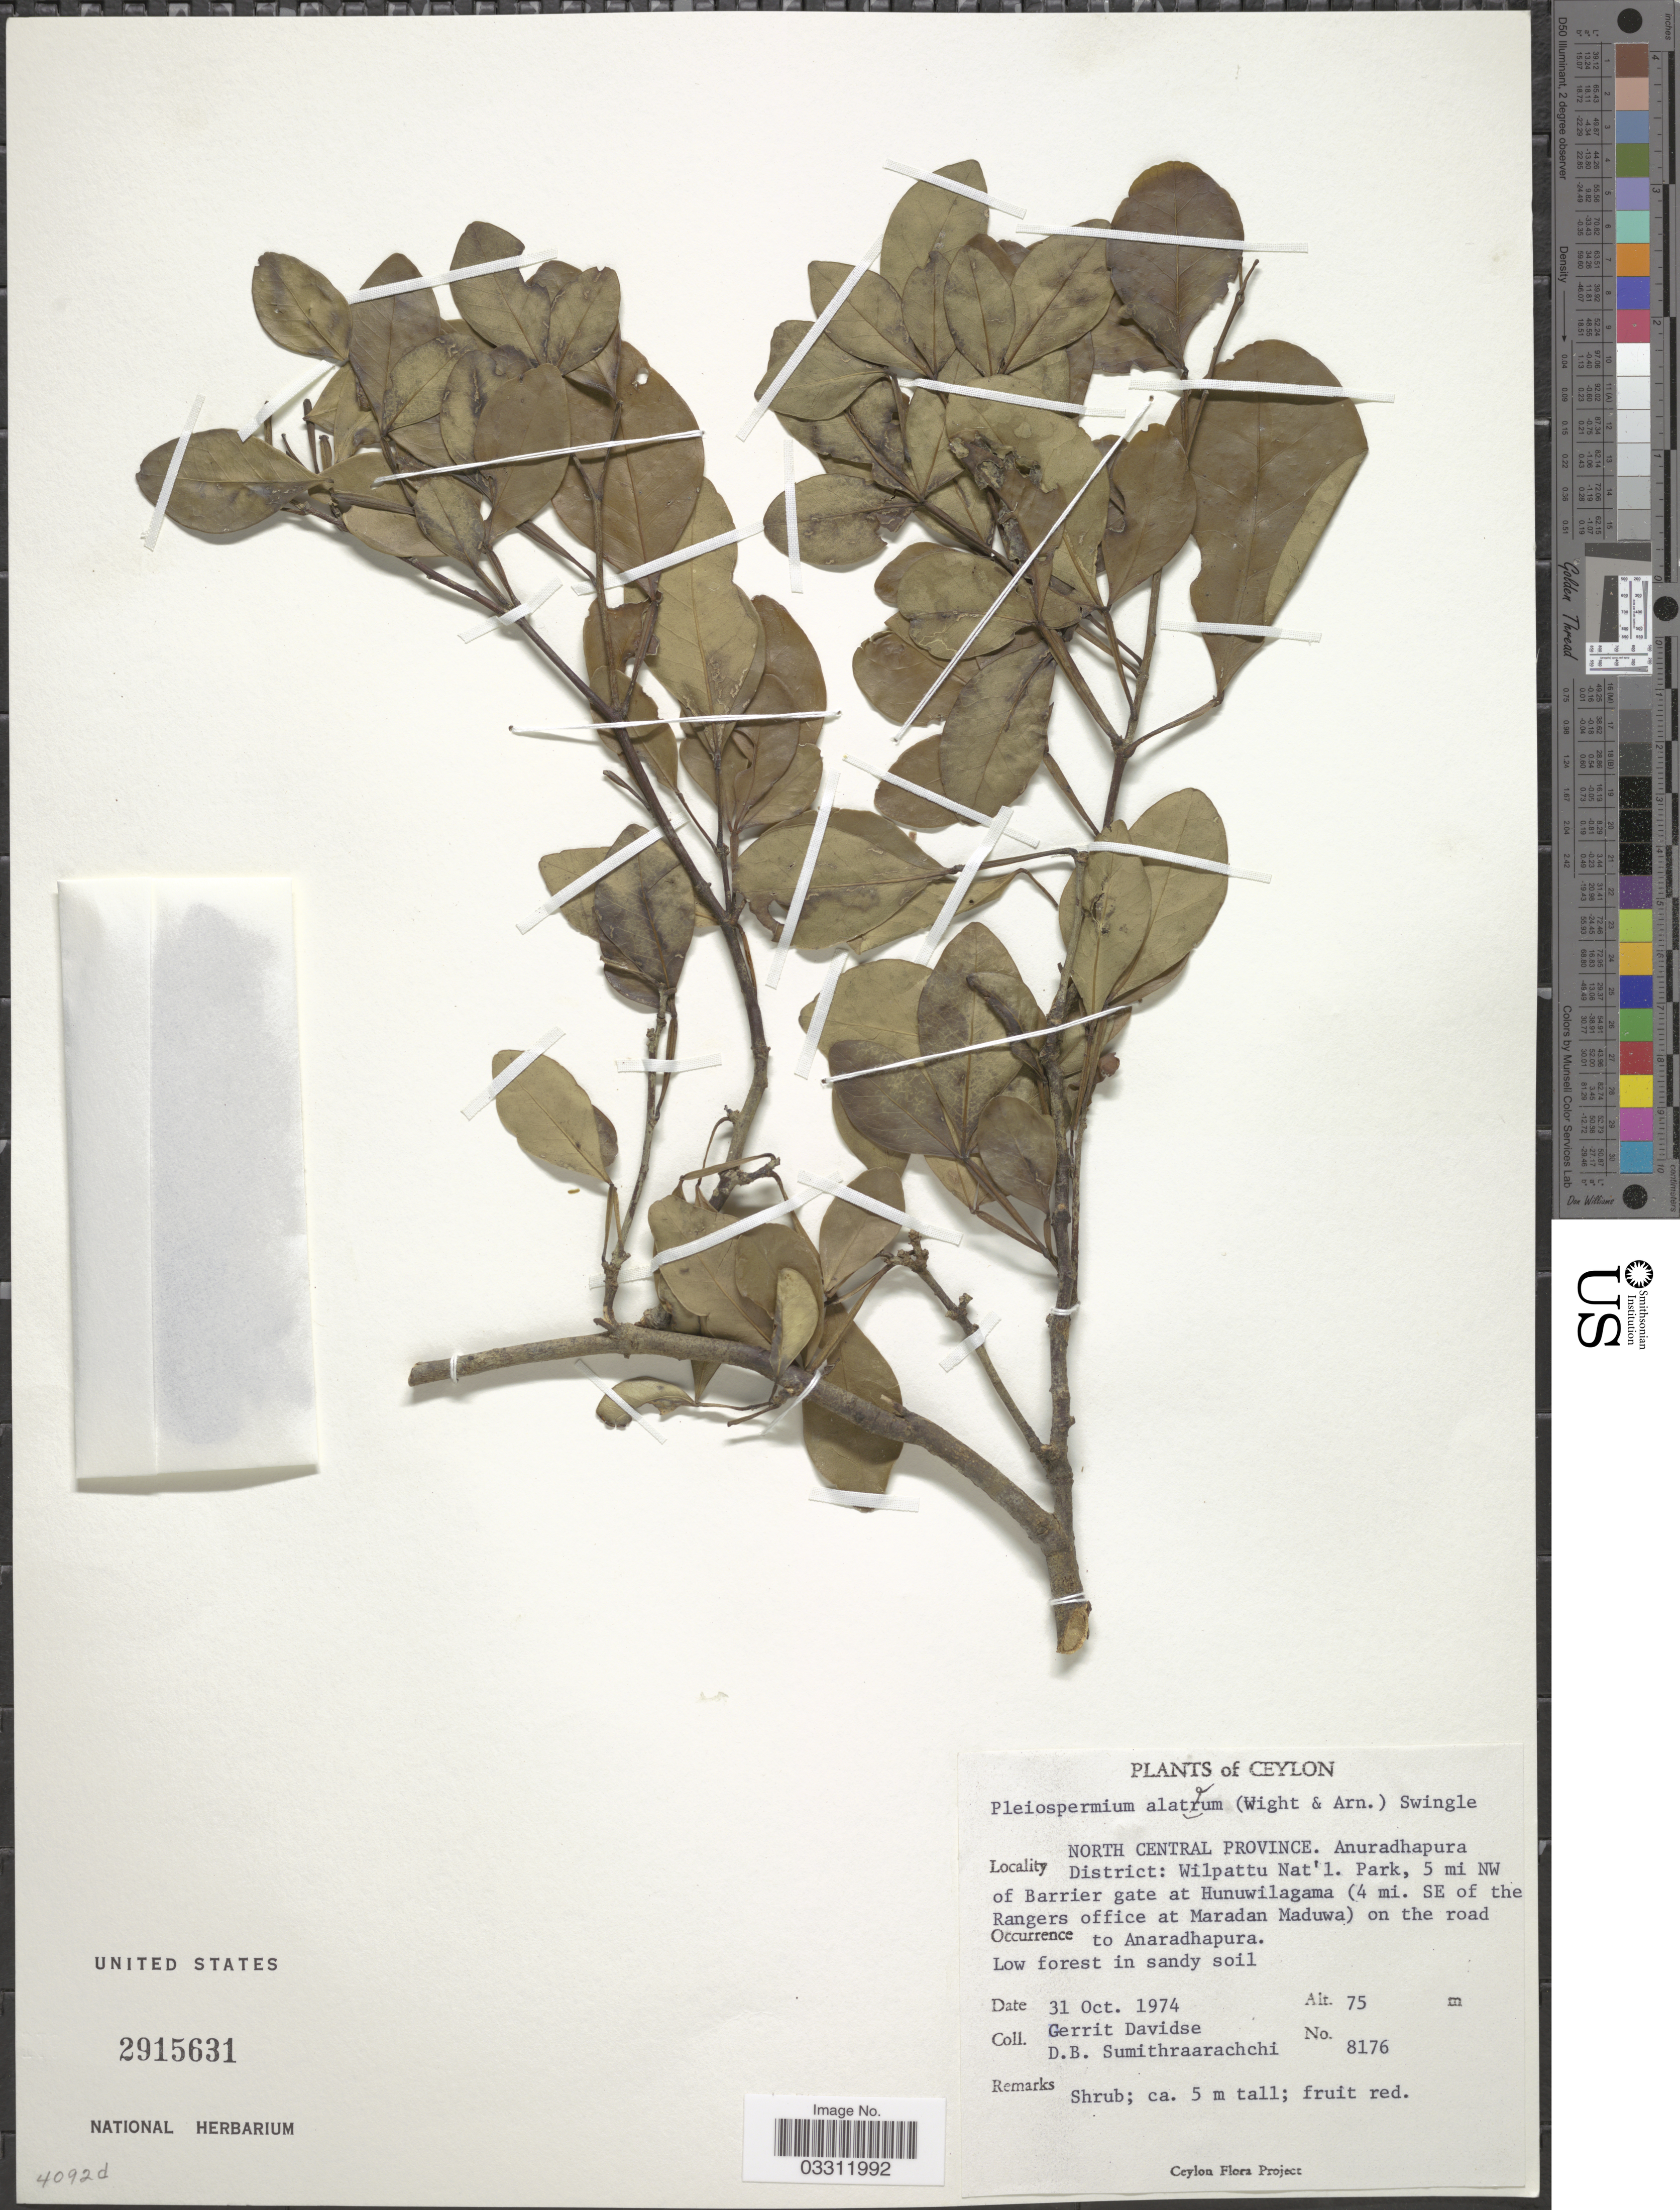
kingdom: Plantae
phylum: Tracheophyta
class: Magnoliopsida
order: Sapindales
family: Rutaceae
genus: Pleiospermium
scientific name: Pleiospermium alatum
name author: (Wight & Arn.) Swingle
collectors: G. Davidse & D. B. Sumithraarachchi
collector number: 8176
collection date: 1974-10-31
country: Sri Lanka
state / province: North Central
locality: Ceylon, Anuradhapura District: Wilpattu Nat'l. Park, 5 mi NW of Barrier gate at Hunuwilagama (4 mi. SE of the Rangers office at Maradan Maduwa) on the road to Anaradhapura.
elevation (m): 75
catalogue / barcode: US 2915631